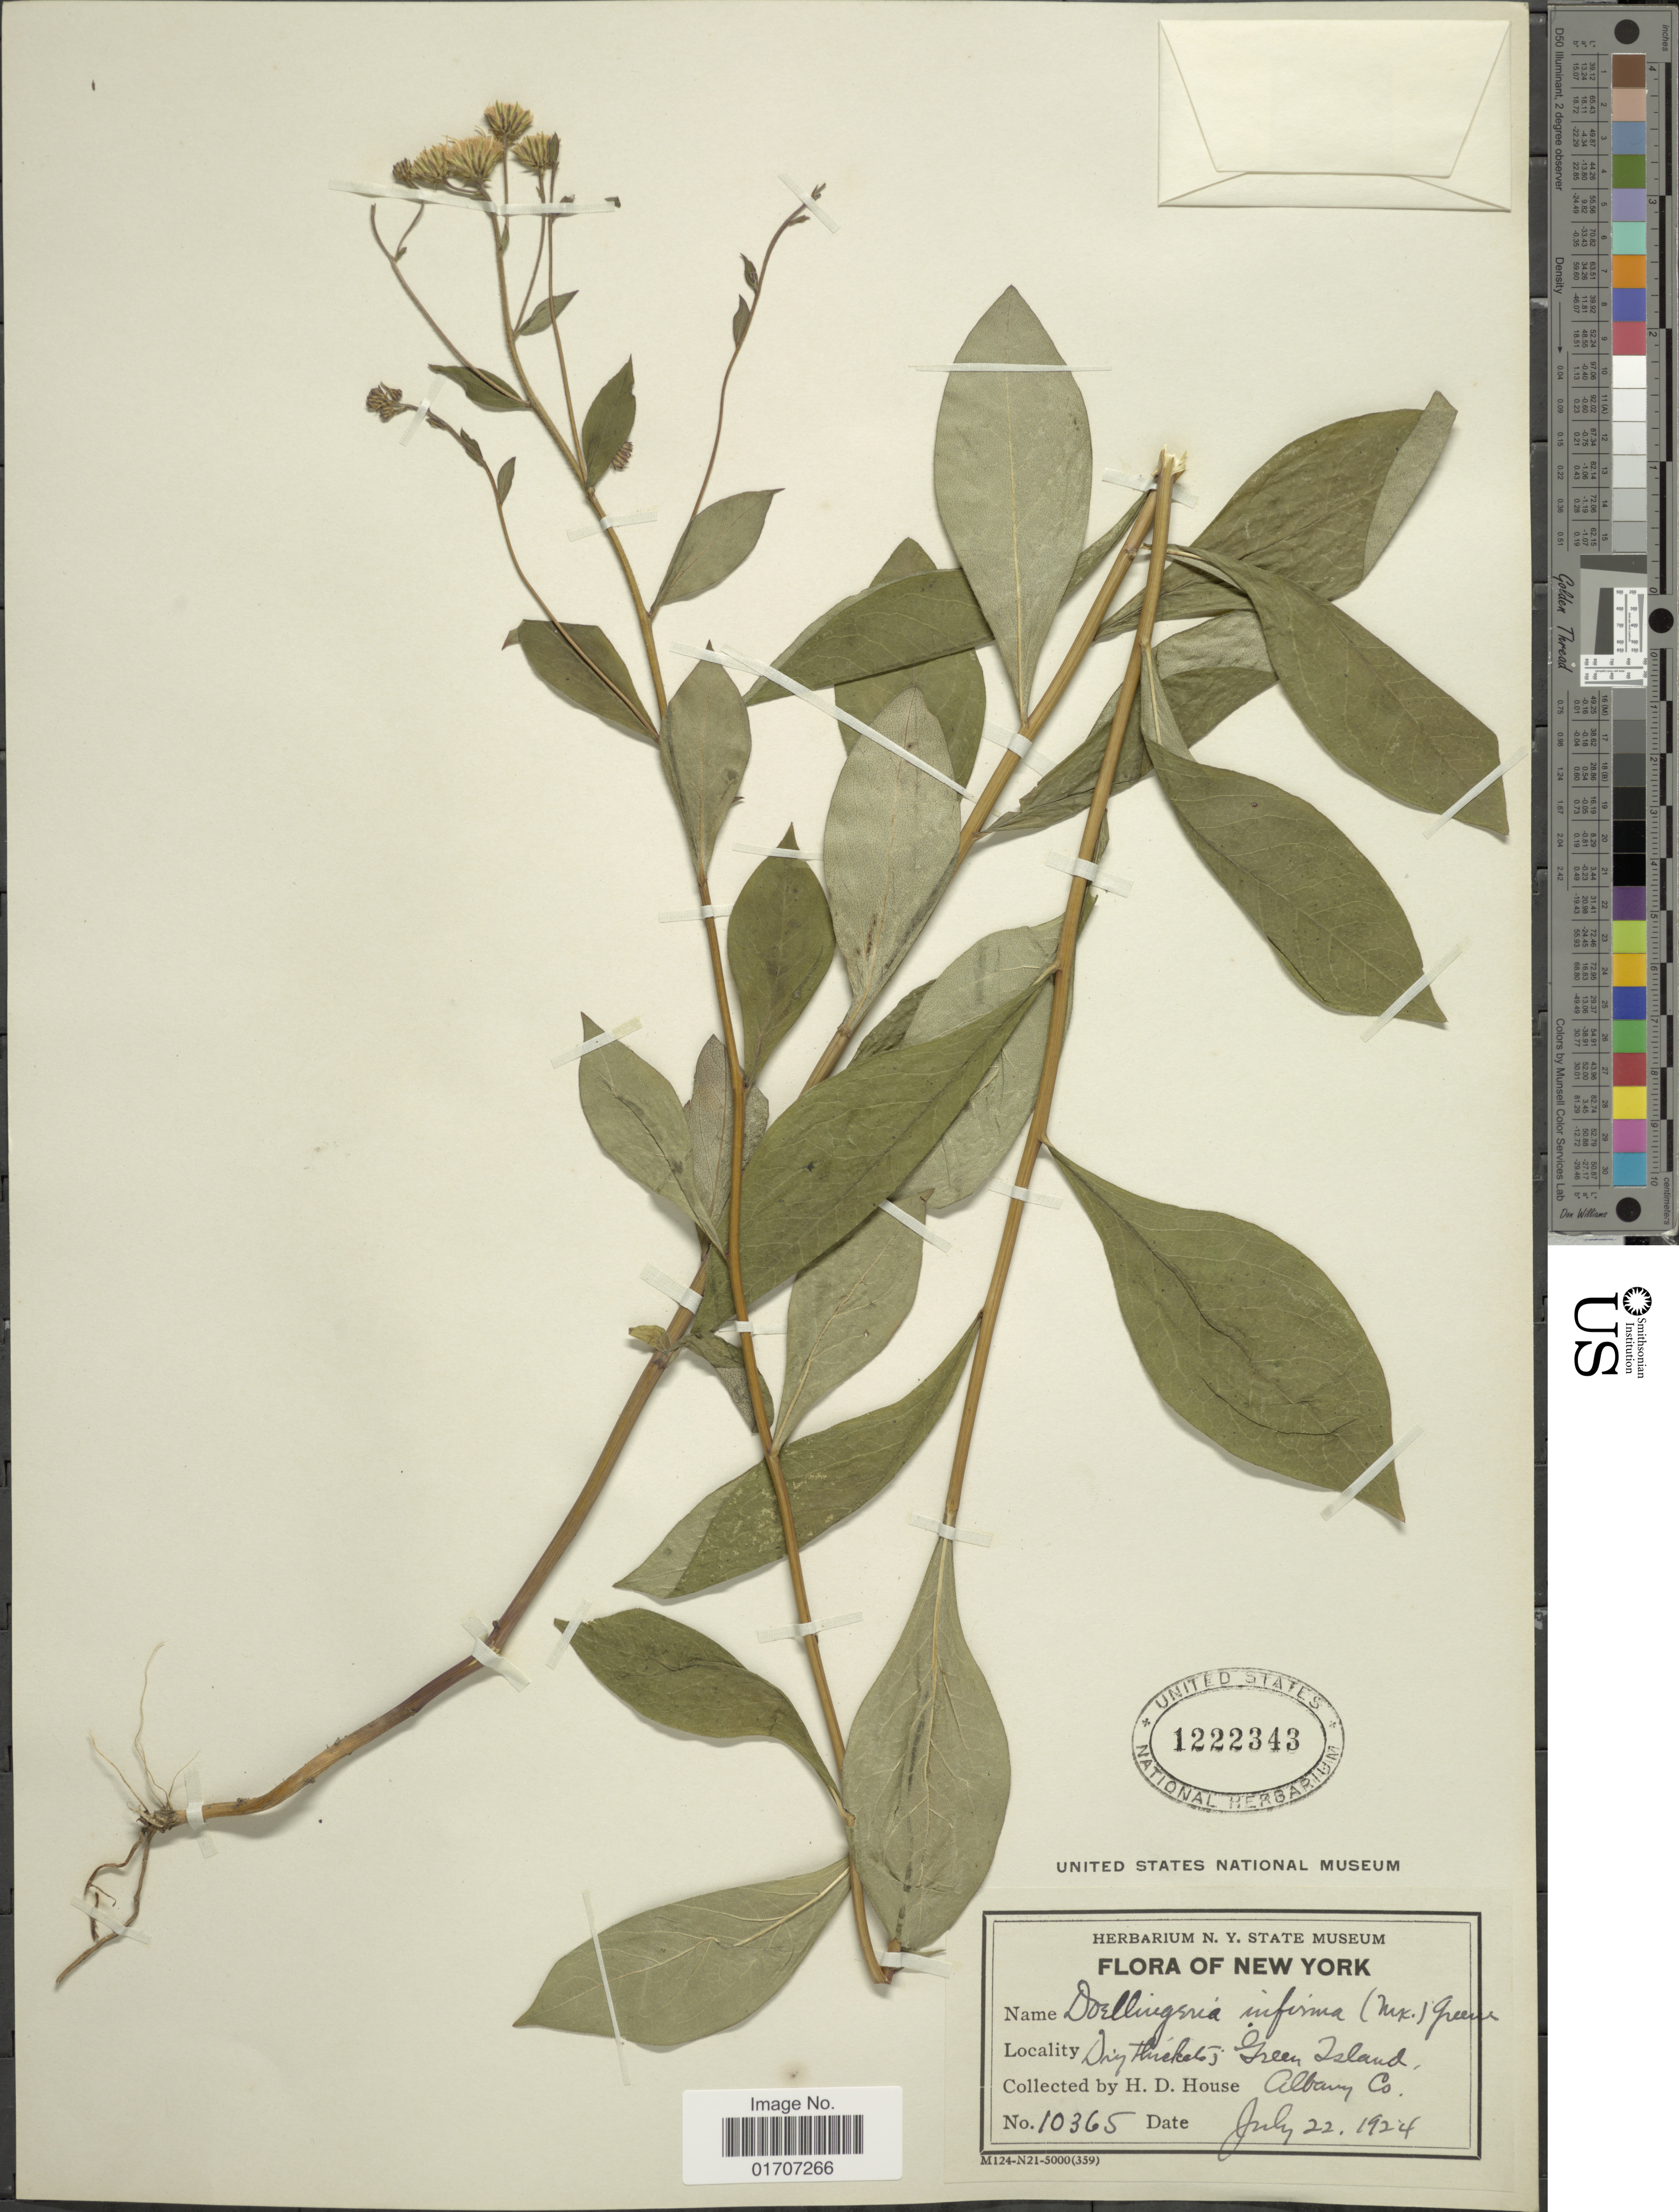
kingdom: Plantae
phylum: Tracheophyta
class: Magnoliopsida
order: Asterales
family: Asteraceae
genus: Doellingeria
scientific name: Doellingeria infirma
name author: (Michx.) Greene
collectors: H. D. House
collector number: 10365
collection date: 1924-07-22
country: United States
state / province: New York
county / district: Albany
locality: Dry thickets, Green Island, Albany Co.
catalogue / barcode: US 1222343